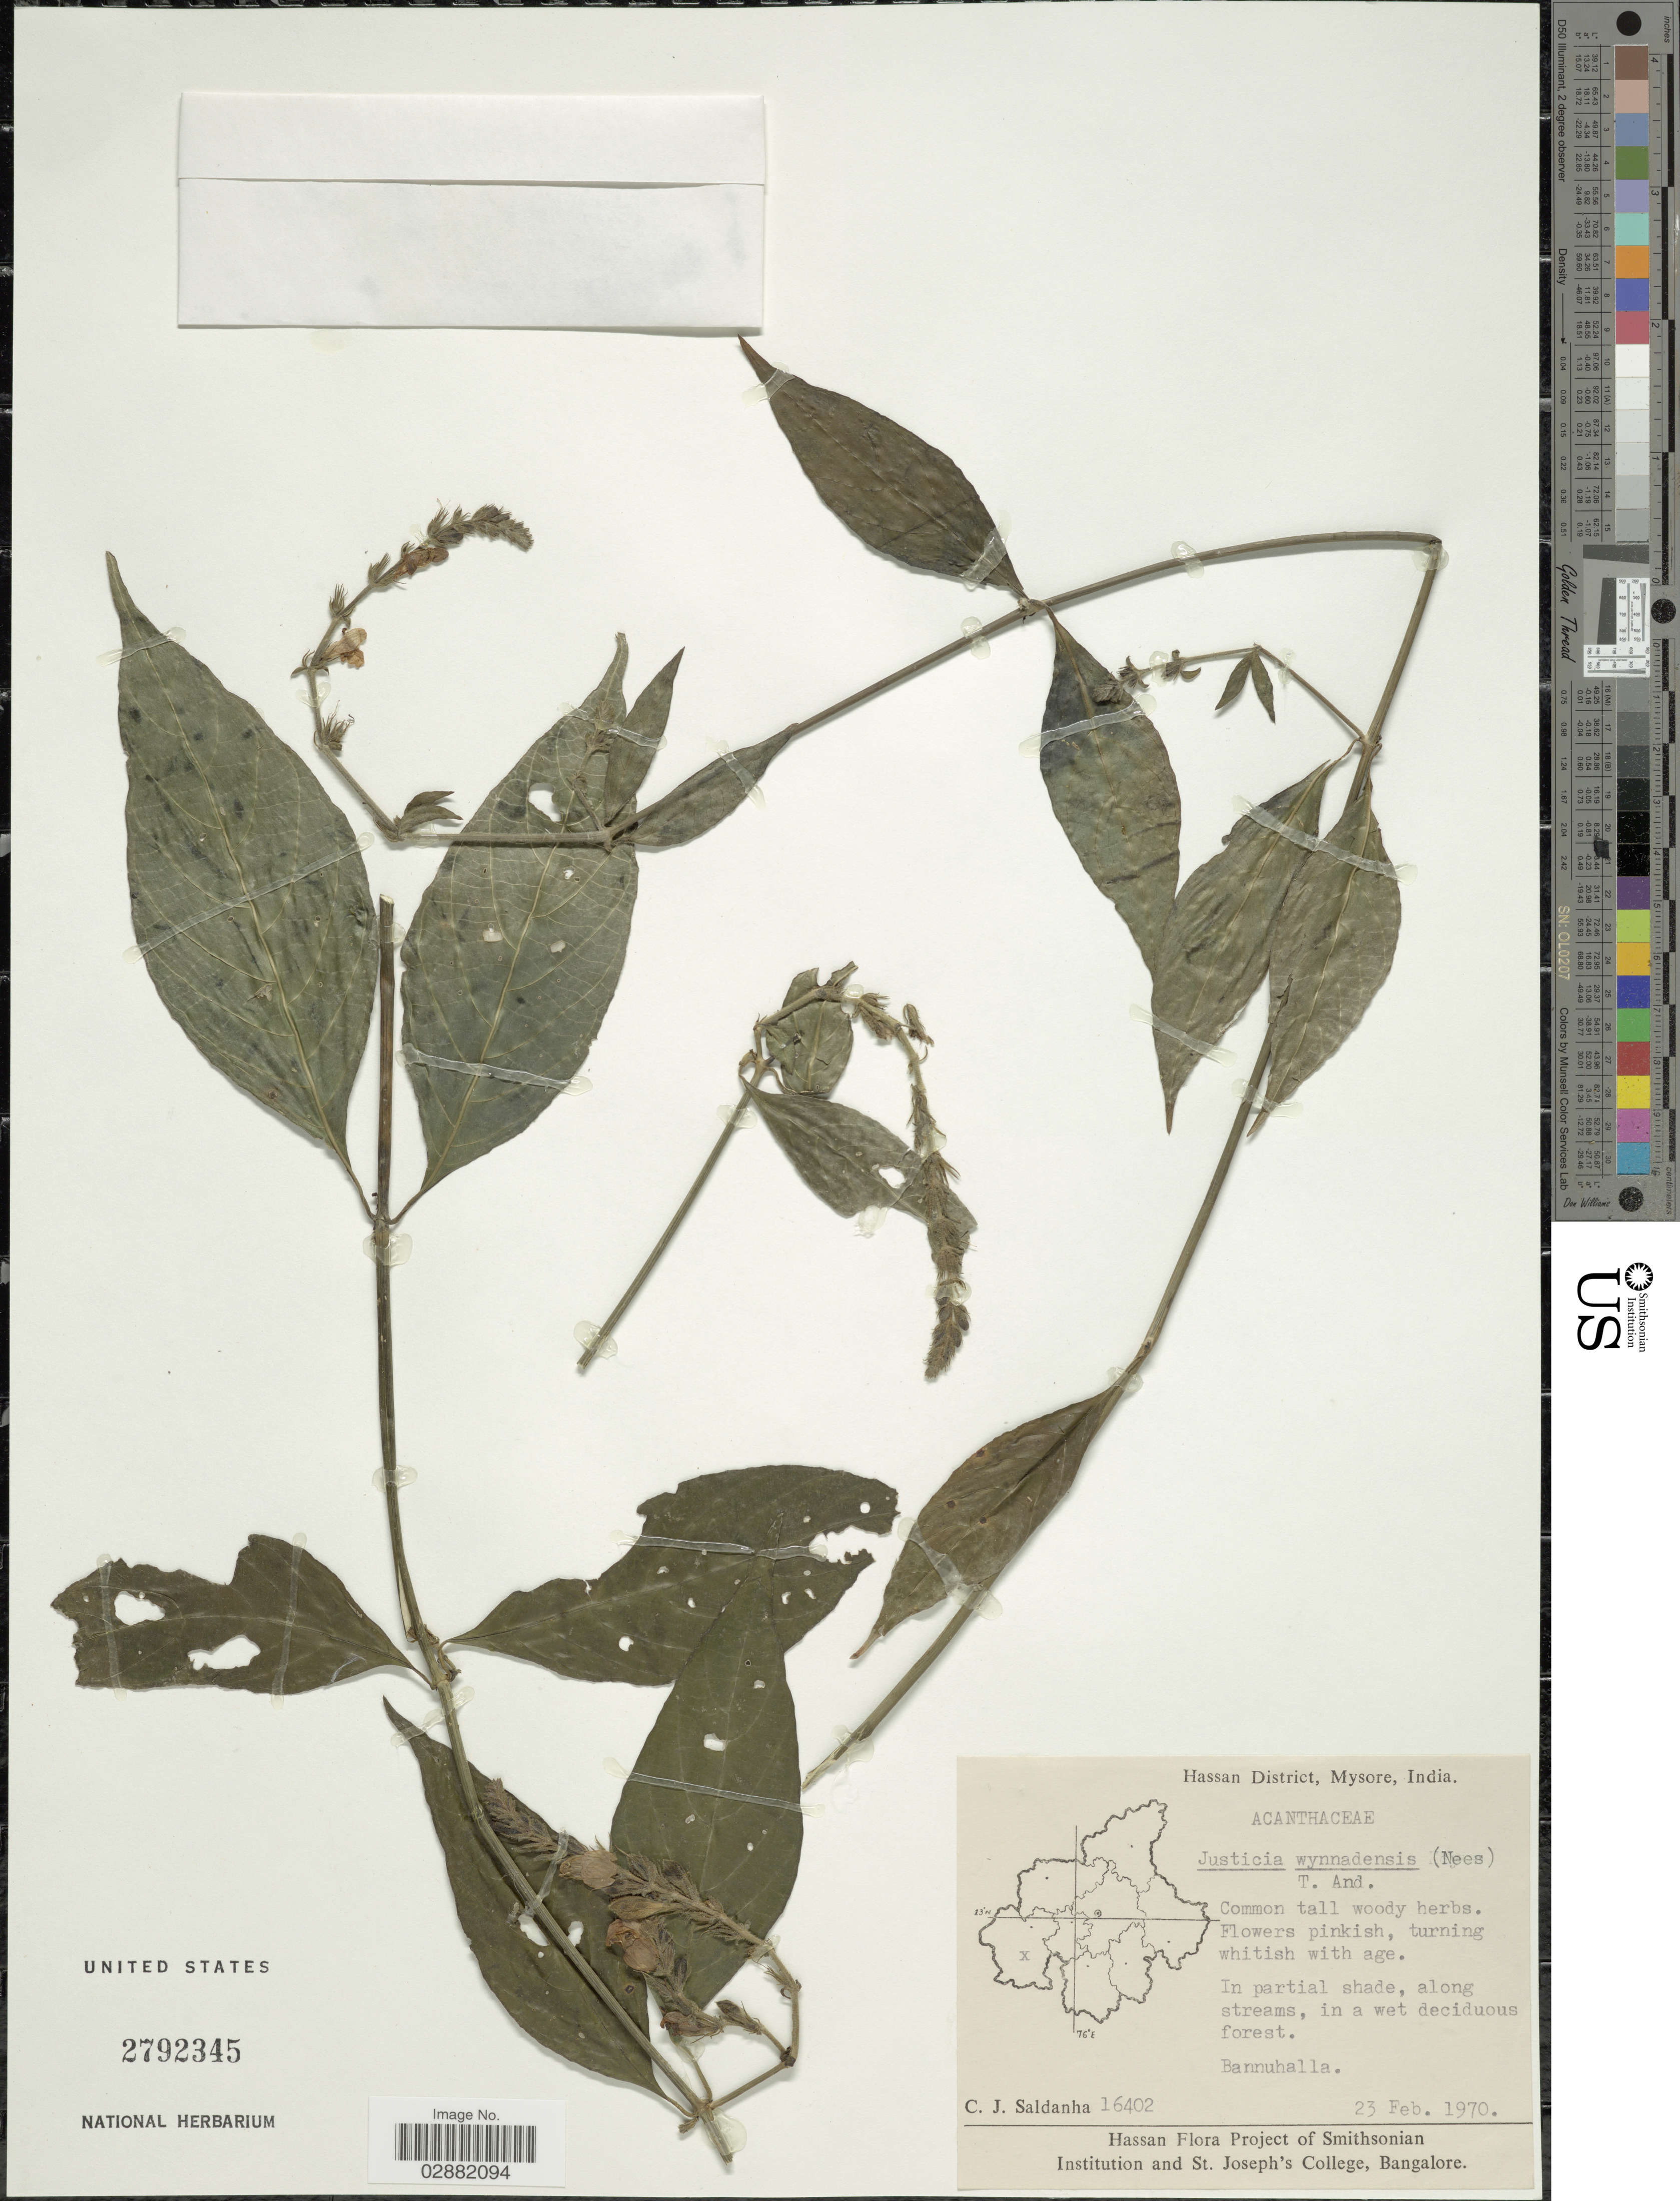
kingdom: Plantae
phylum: Tracheophyta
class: Magnoliopsida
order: Lamiales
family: Acanthaceae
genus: Justicia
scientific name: Justicia wynaadensis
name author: B. Heyne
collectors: C. J. Saldanha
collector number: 16402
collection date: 1970-02-23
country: India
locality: Hassan District, Mysore, Bannuhalla.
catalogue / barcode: US 2792345